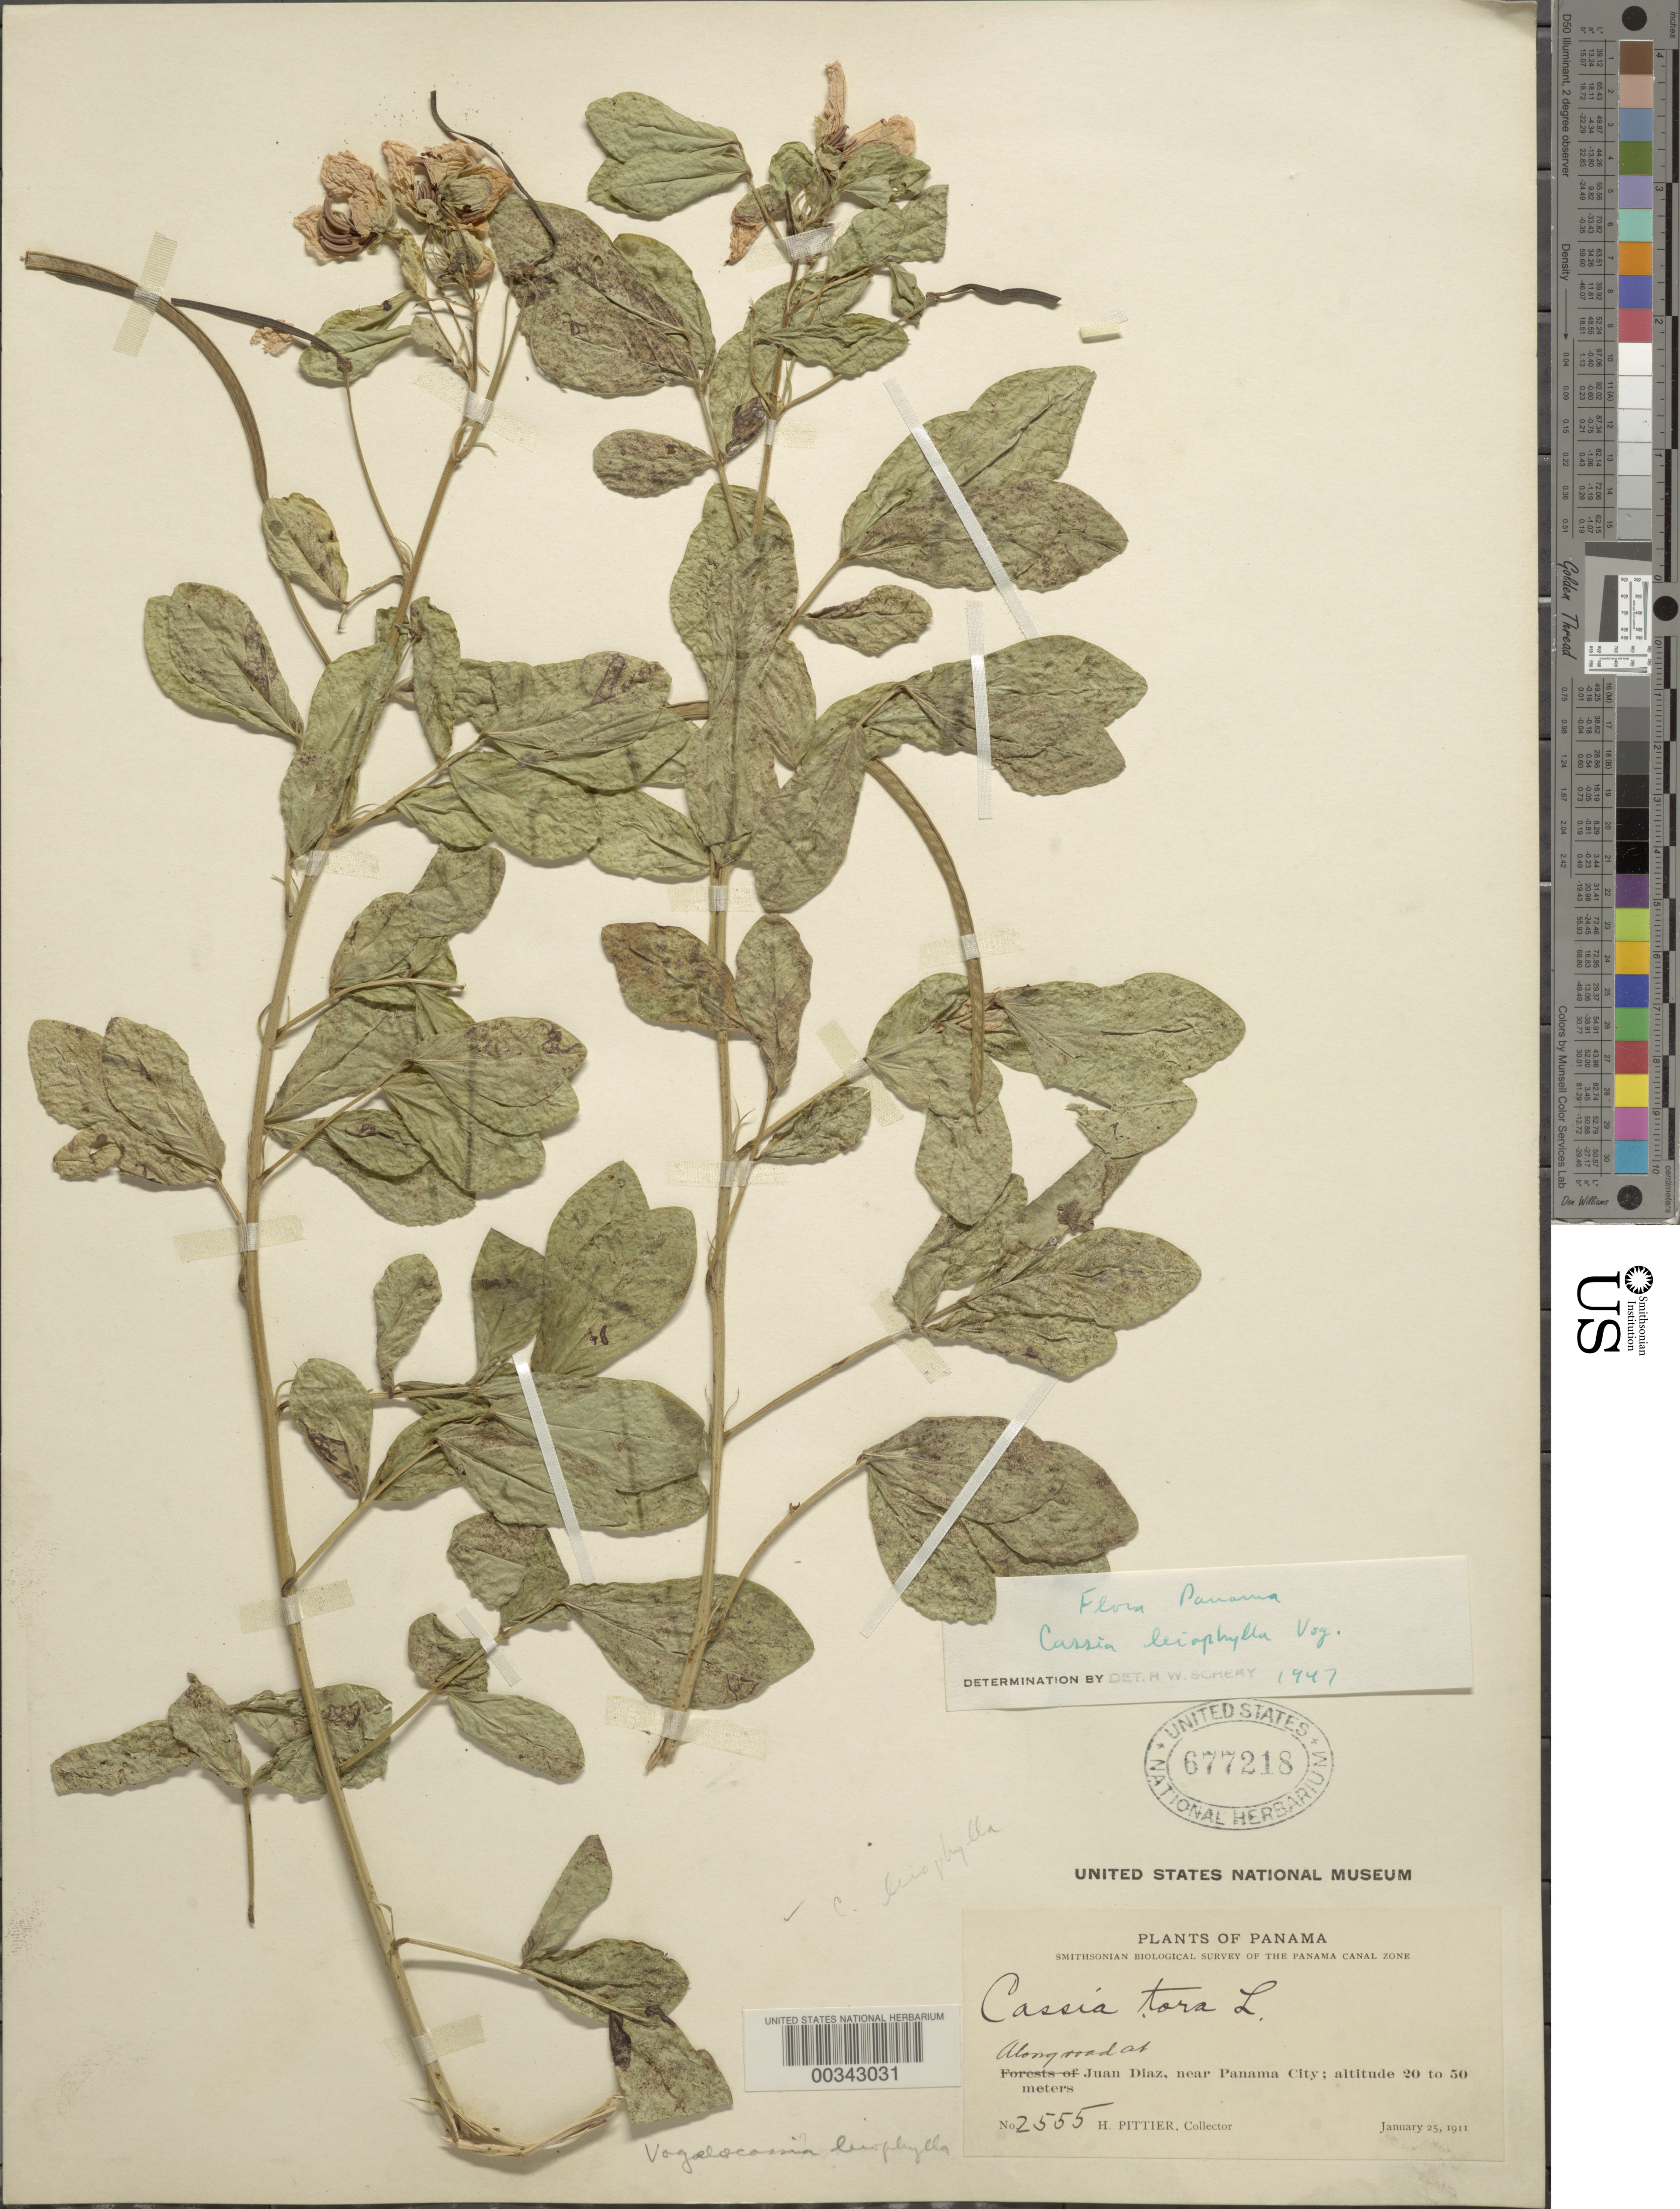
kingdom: Plantae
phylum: Tracheophyta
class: Magnoliopsida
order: Fabales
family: Fabaceae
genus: Senna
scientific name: Senna leiophylla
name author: (Vogel) H.S. Irwin & Barneby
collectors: H. F. Pittier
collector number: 2555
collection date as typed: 25 Jan 1911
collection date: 1911-01-25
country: Panama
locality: Along road at Juan Diaz, near Panama City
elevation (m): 20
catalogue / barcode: US 677218